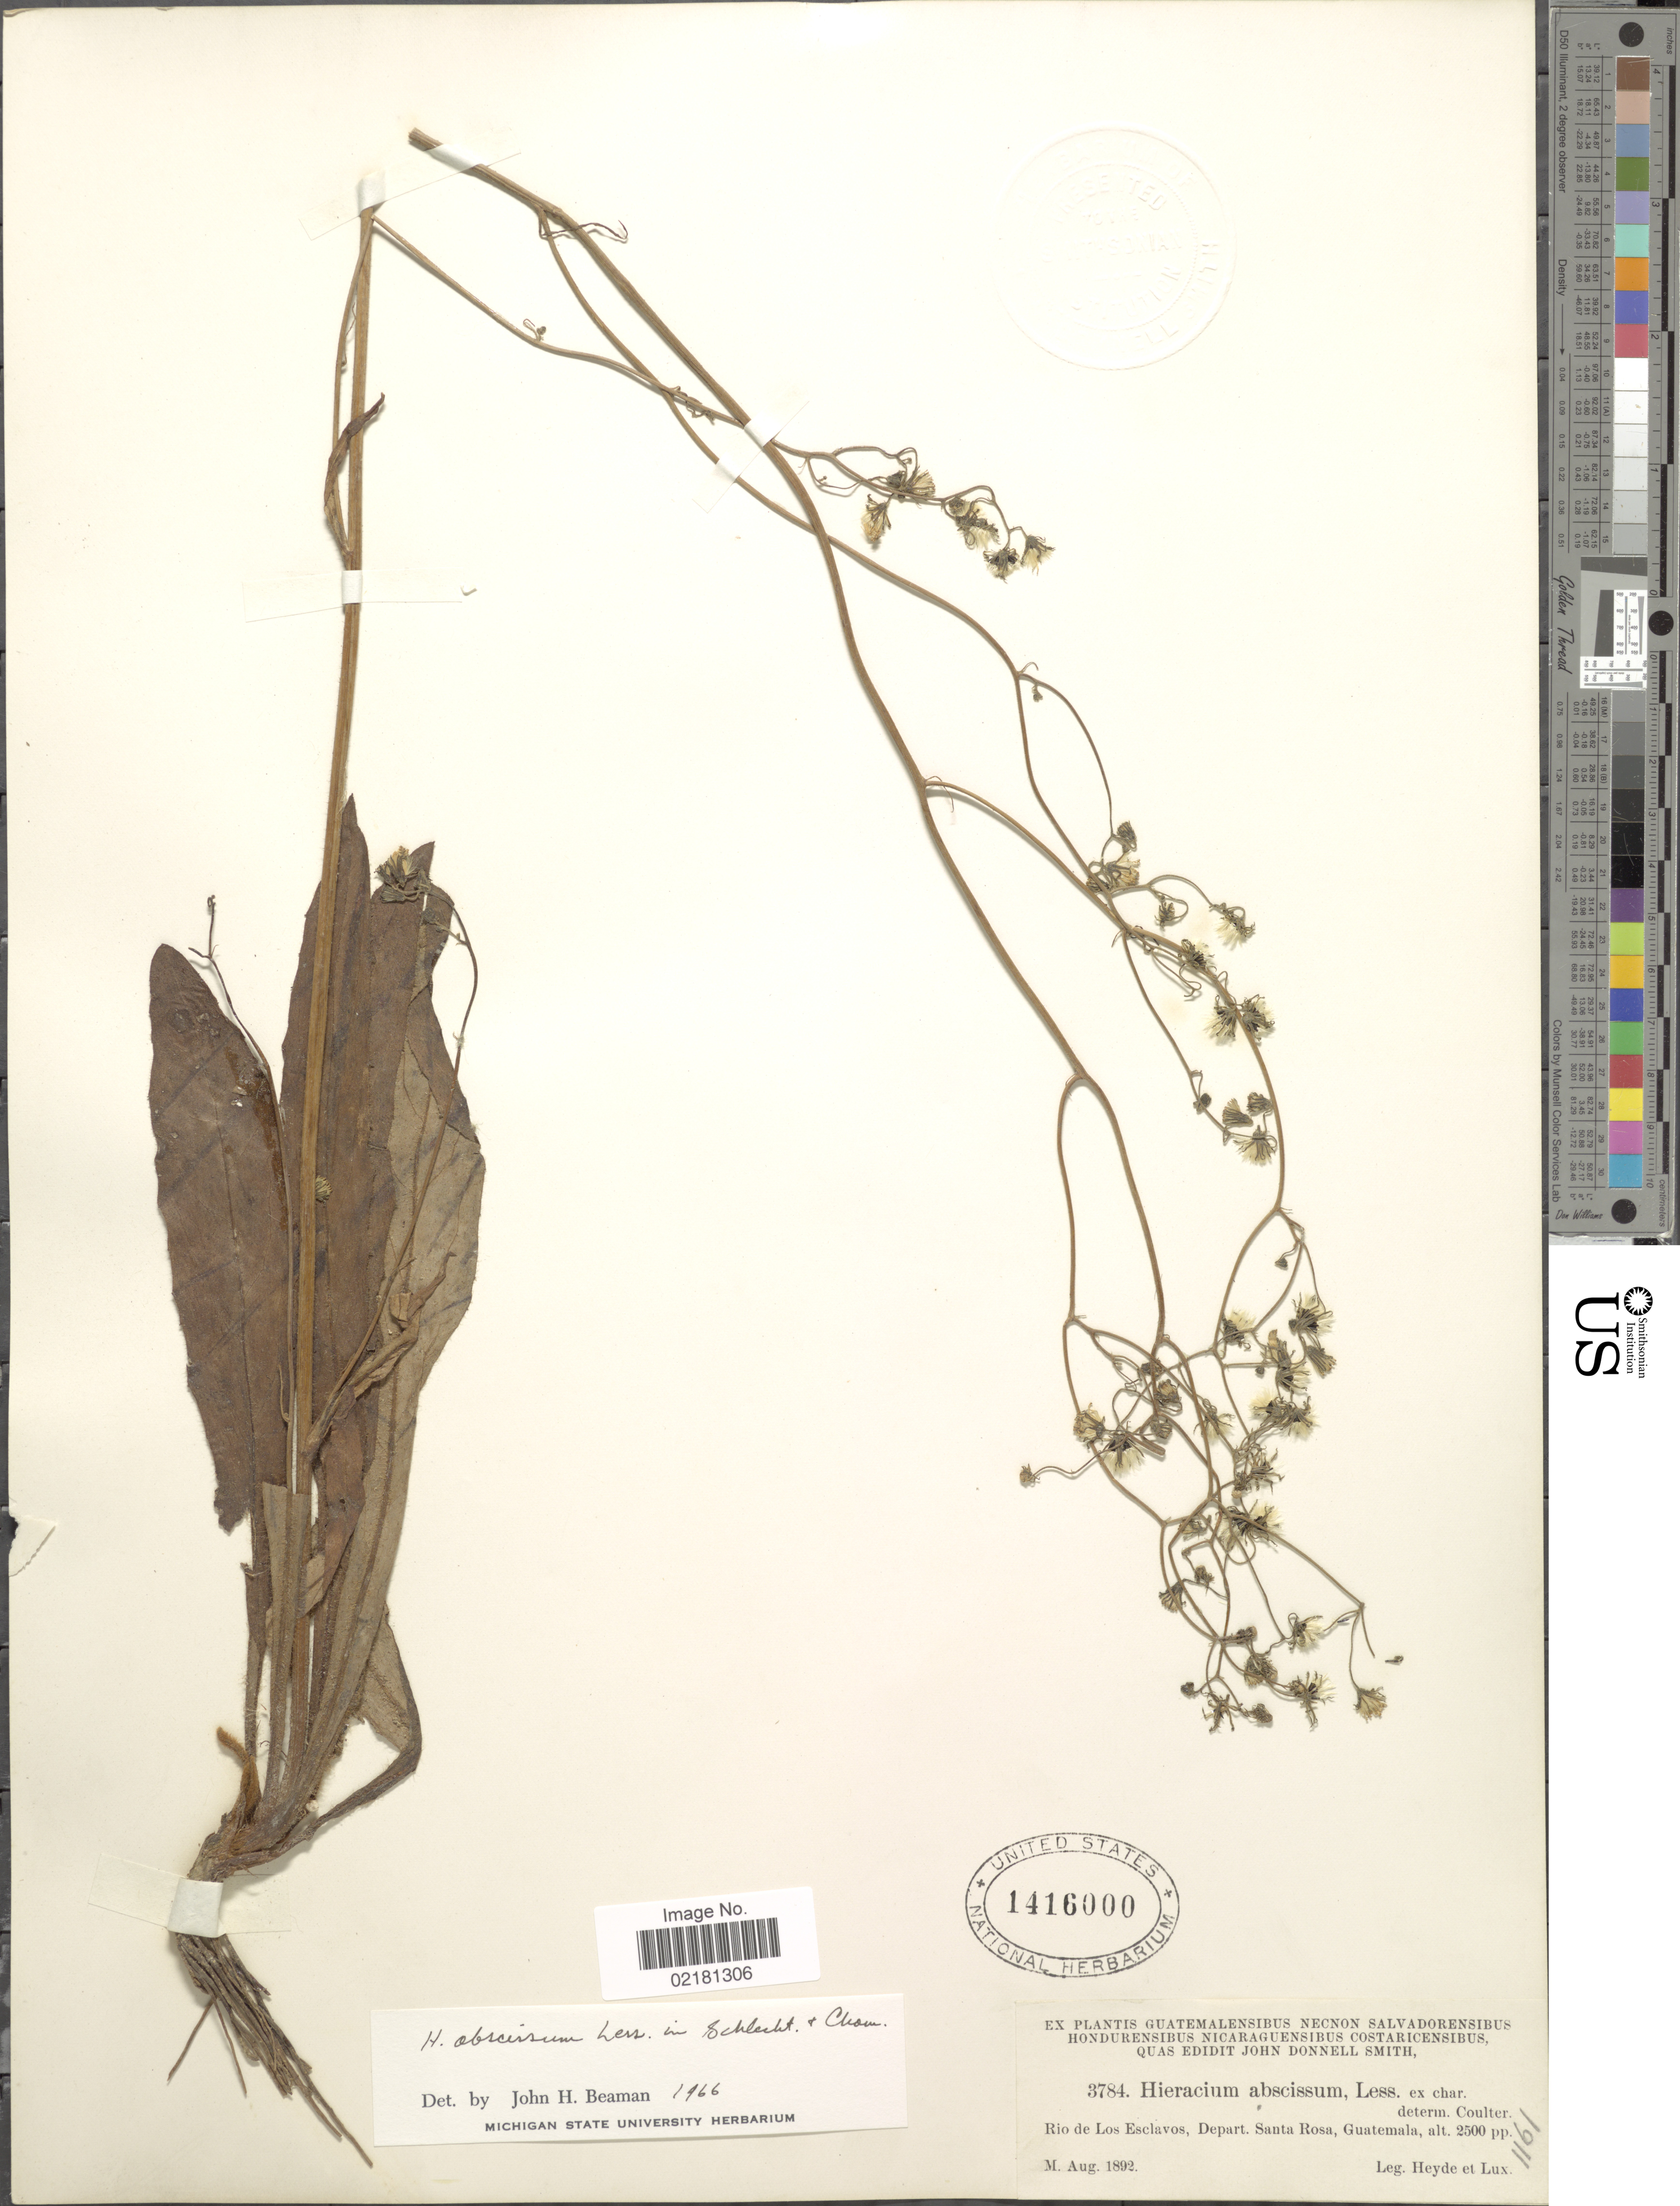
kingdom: Plantae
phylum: Tracheophyta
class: Magnoliopsida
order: Asterales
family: Asteraceae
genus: Hieracium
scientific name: Hieracium abscissum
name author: Less.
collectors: E. T. Heyde & E. Lux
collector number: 3784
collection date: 1892-08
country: Guatemala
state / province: Santa Rosa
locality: Rio de Los Esclavos.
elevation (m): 762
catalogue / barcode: US 1416000